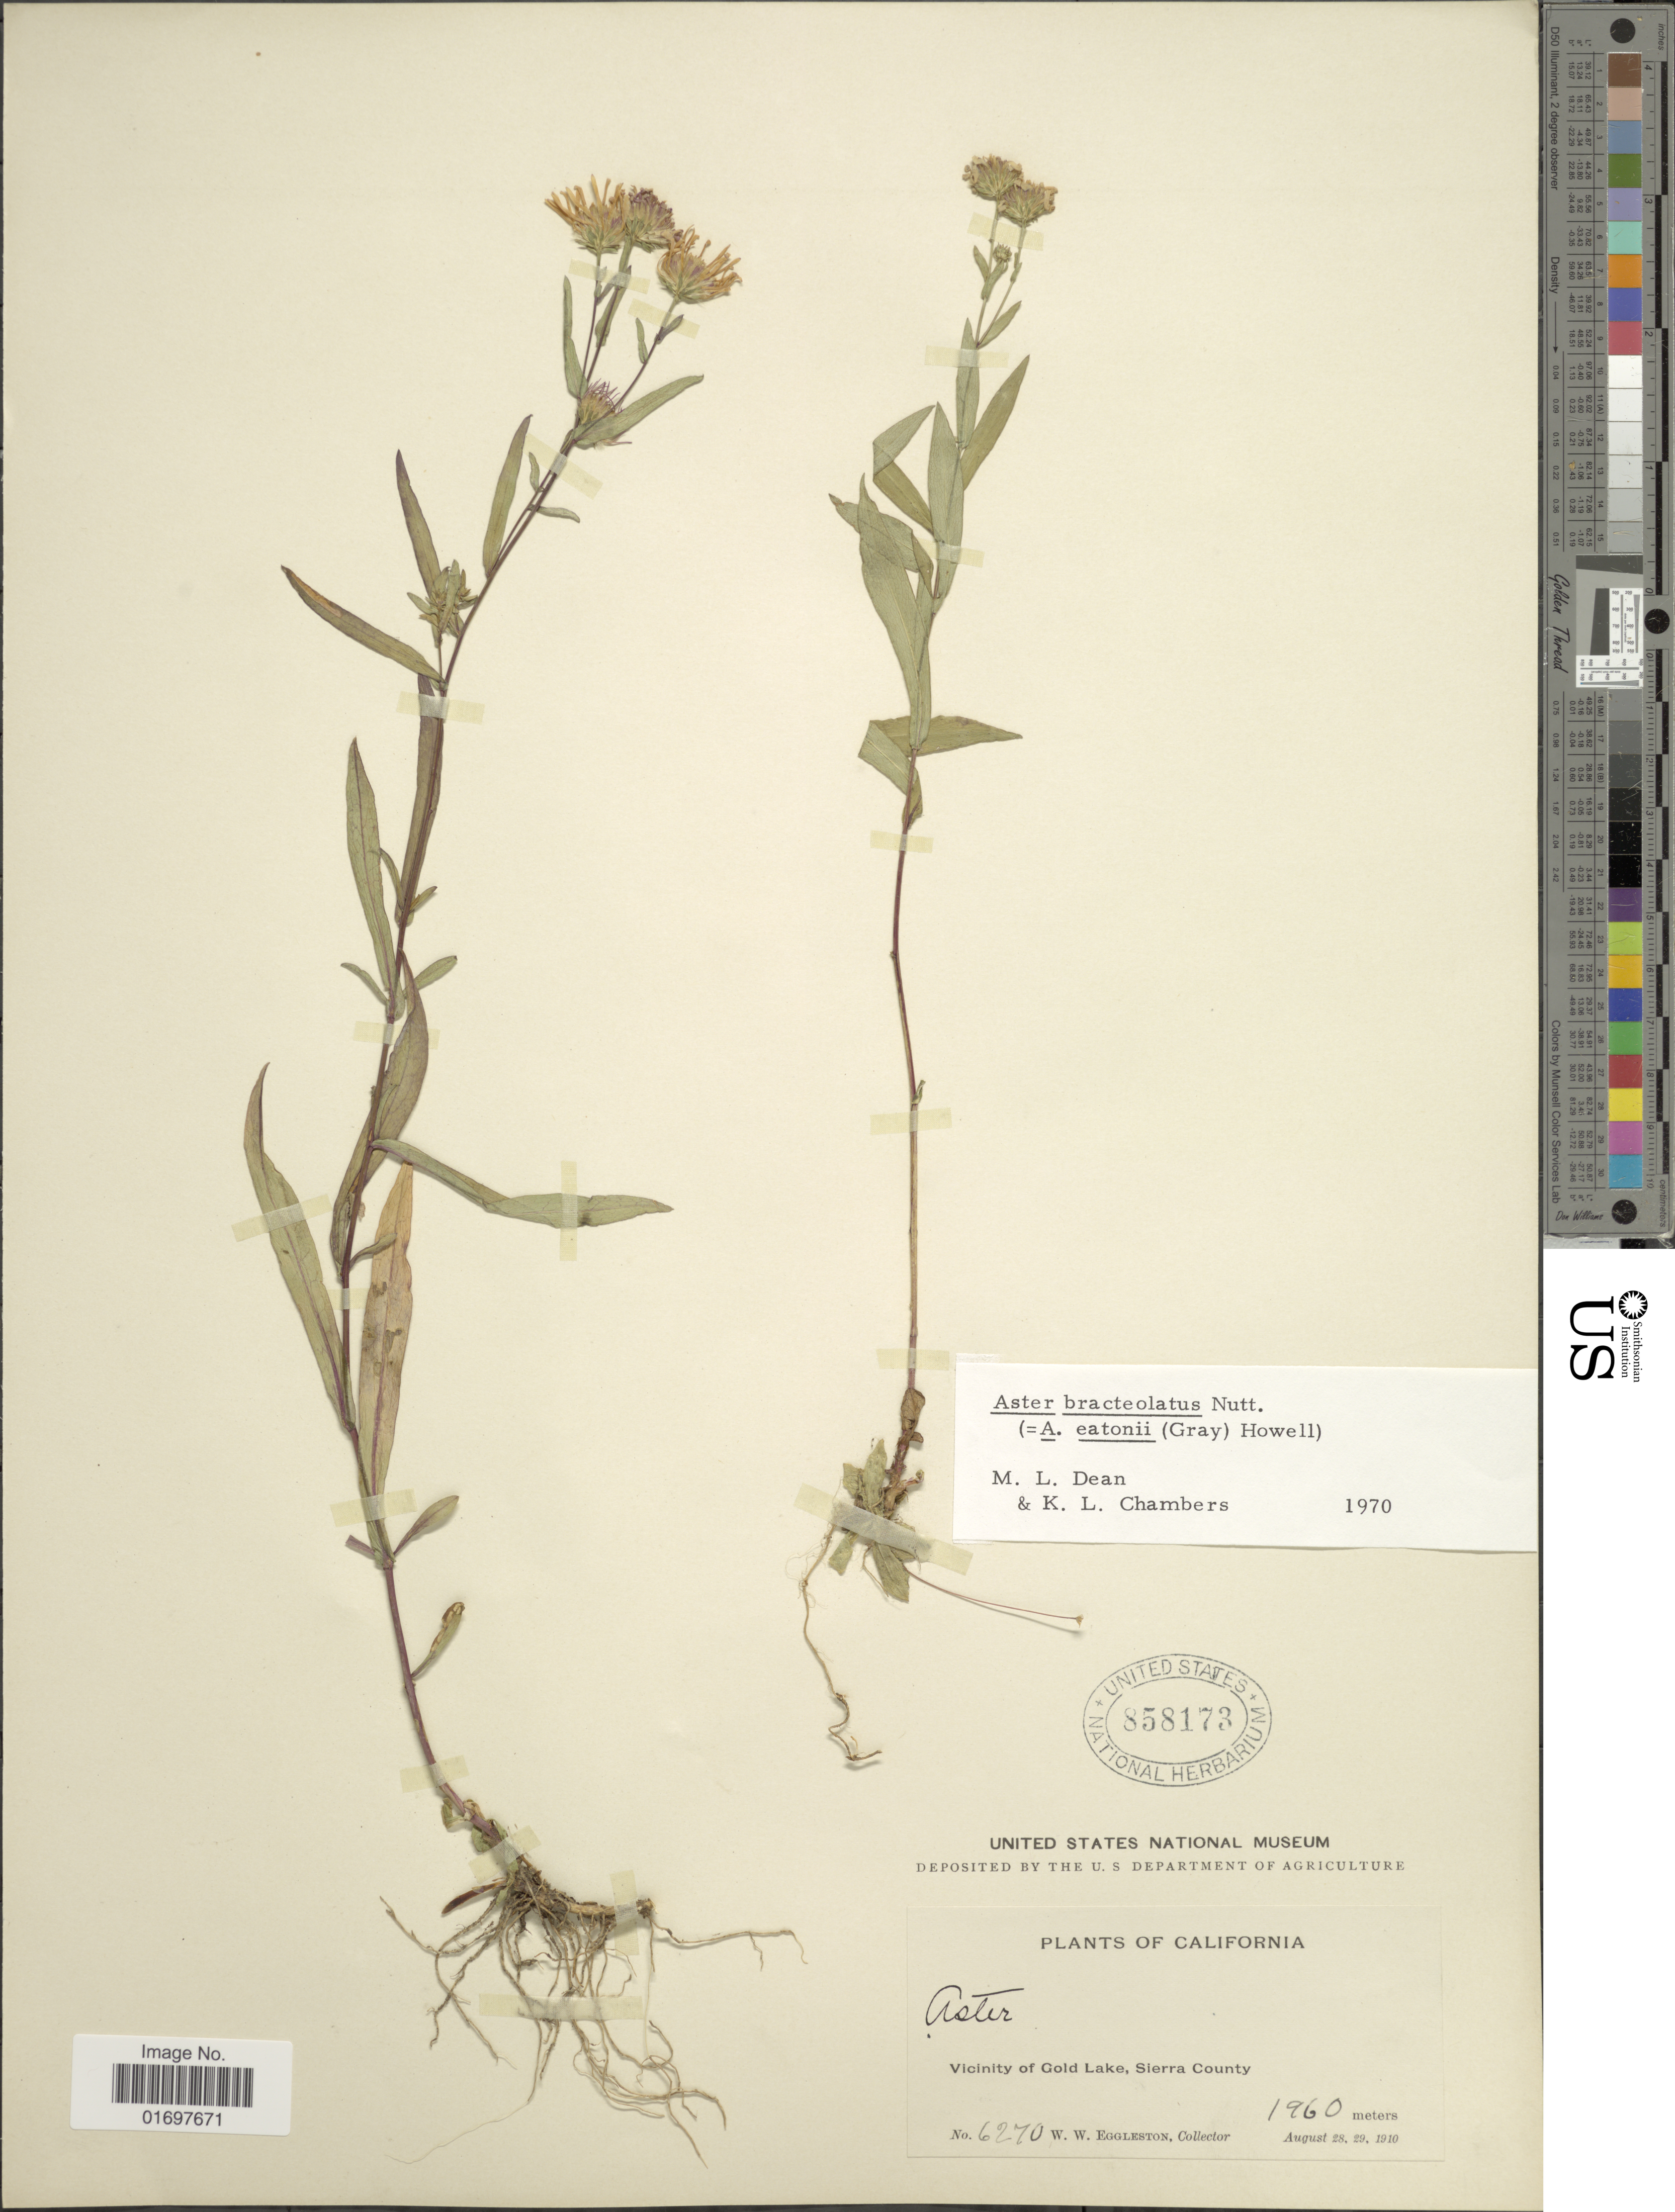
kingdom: Plantae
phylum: Tracheophyta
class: Magnoliopsida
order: Asterales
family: Asteraceae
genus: Symphyotrichum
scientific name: Symphyotrichum bracteolatum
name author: (Nutt.) G.L. Nesom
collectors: W. W. Eggleston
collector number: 6270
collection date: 1910-08-28/1910-08-29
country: United States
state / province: California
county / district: Sierra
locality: Vicinity of Gold Lake, Sierra County.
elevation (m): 1960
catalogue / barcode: US 858173